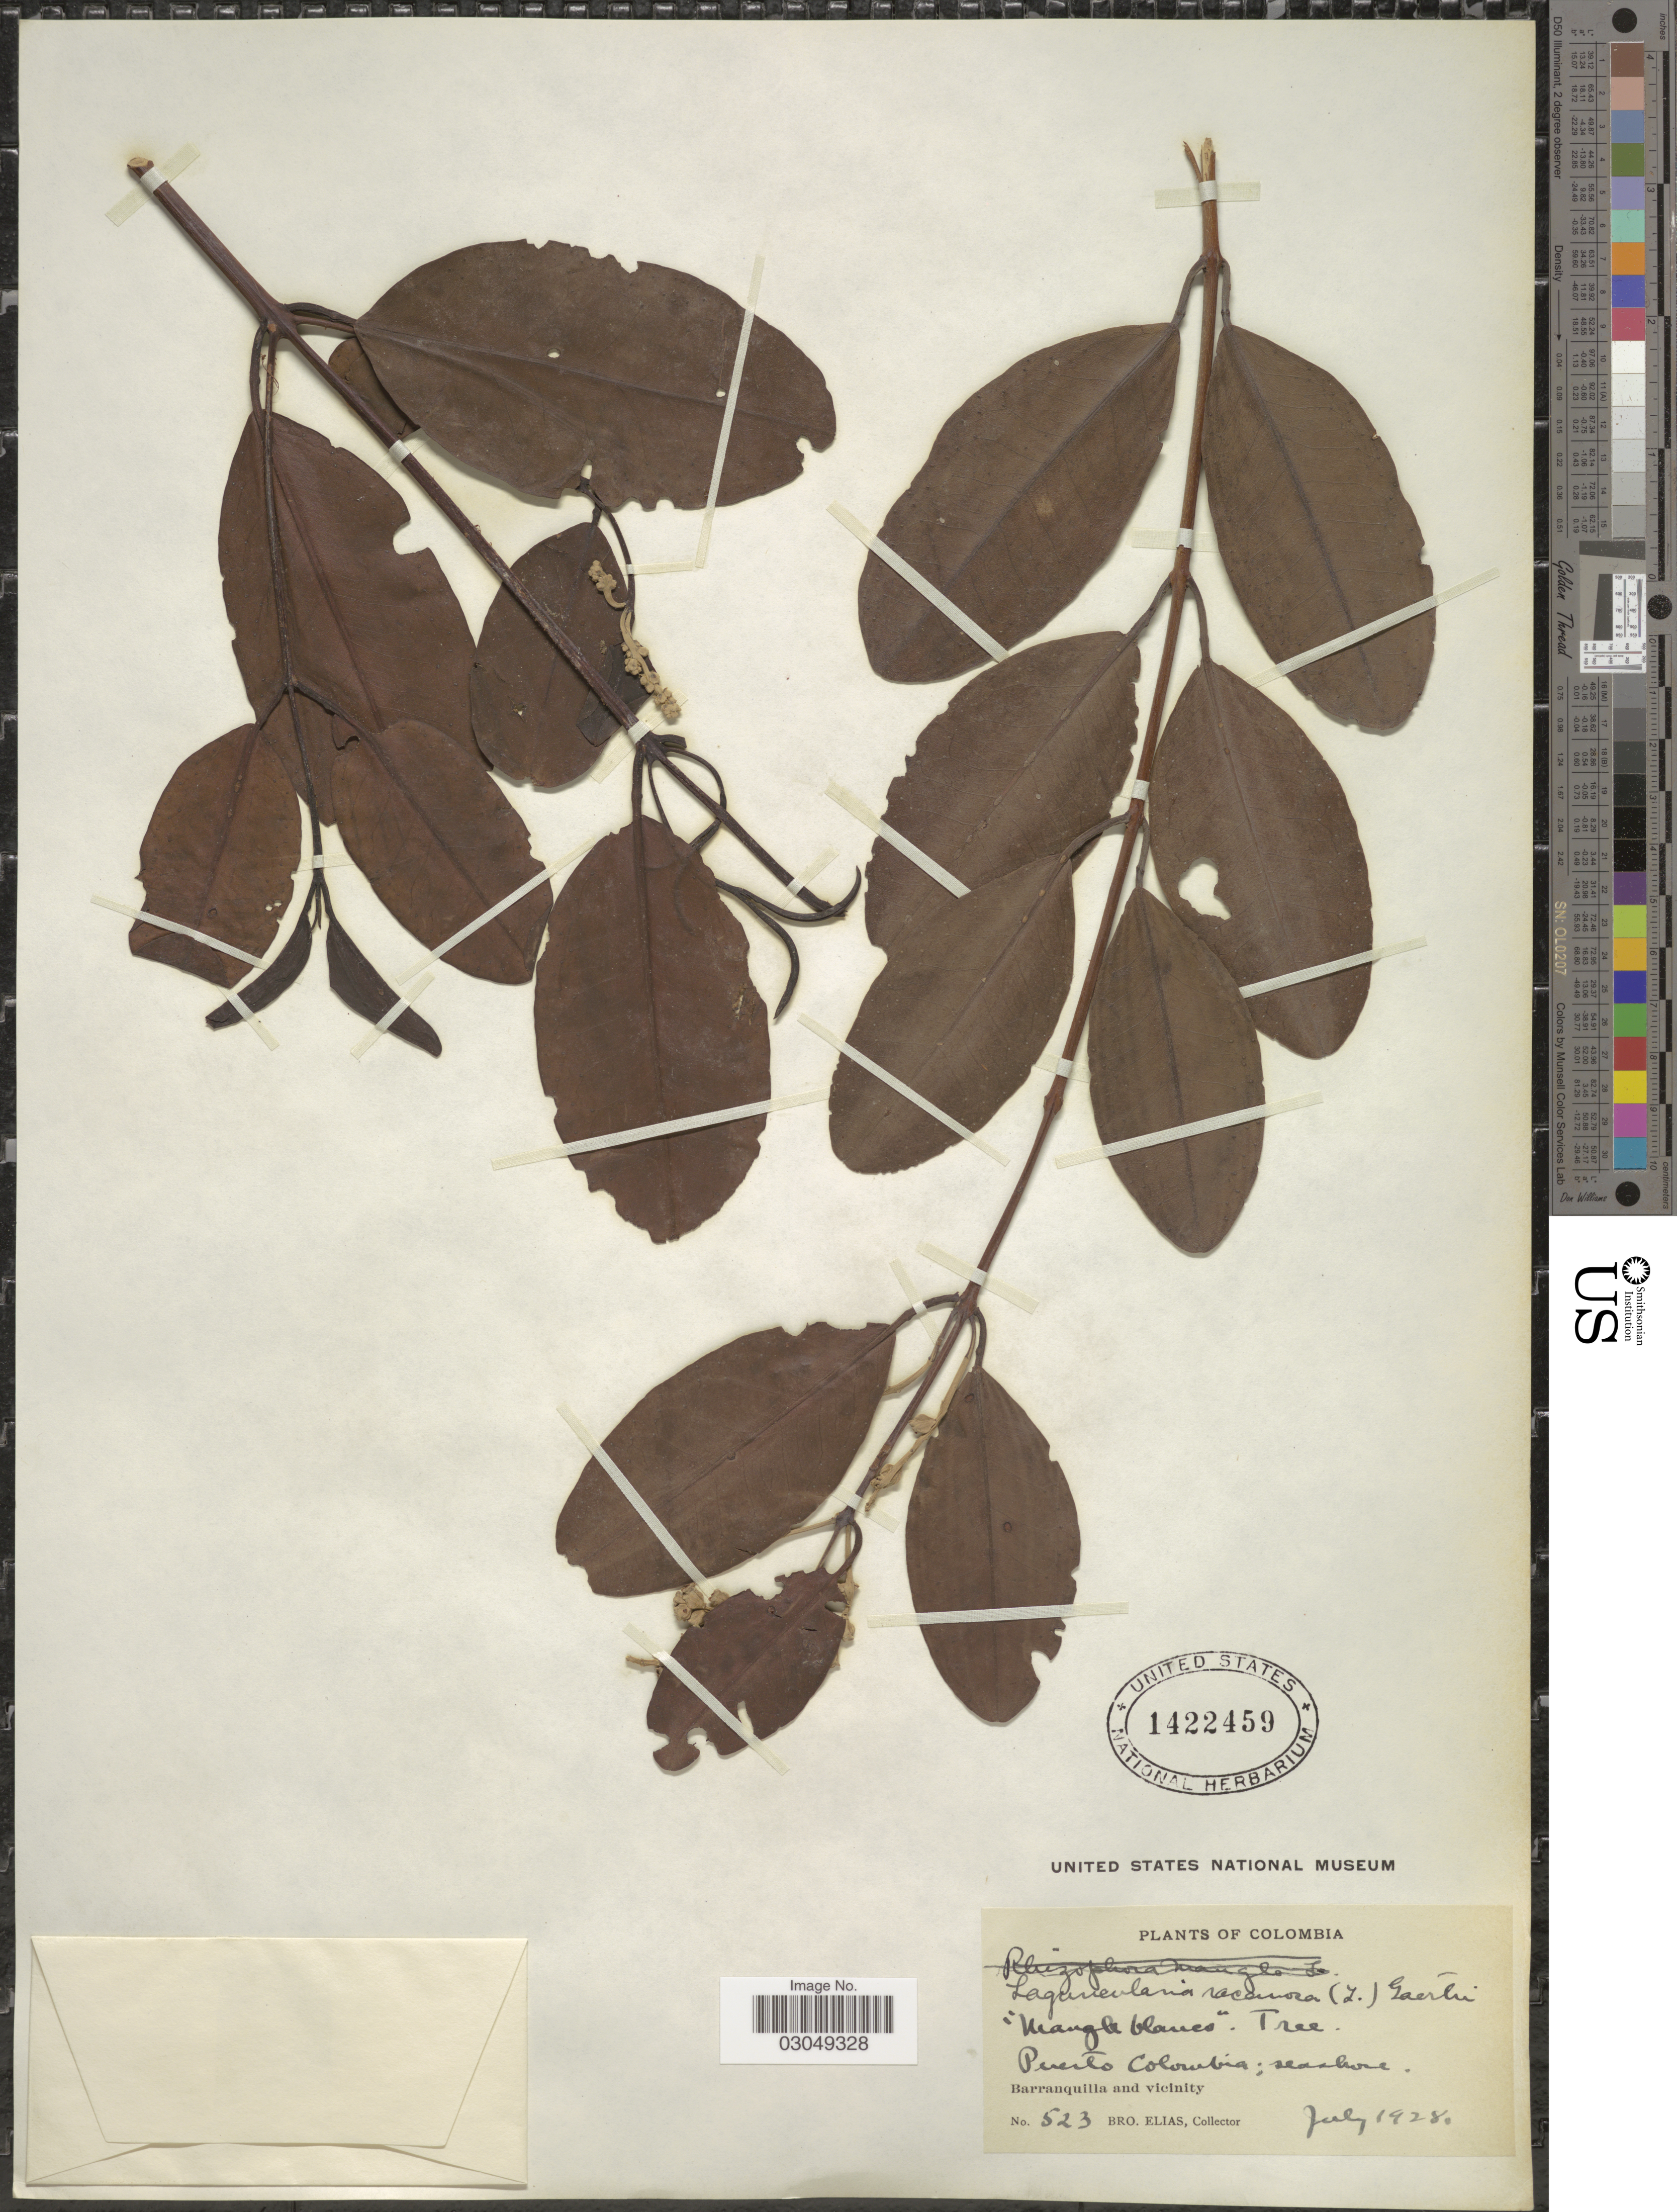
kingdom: Plantae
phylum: Tracheophyta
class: Magnoliopsida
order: Myrtales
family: Combretaceae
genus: Laguncularia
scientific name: Laguncularia racemosa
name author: (L.) C.F. Gaertn.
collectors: Bro. Elias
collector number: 523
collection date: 1928-07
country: Colombia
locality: Puerto Colombia: seashore. Barranquilla and vicinity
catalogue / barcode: US 1422459